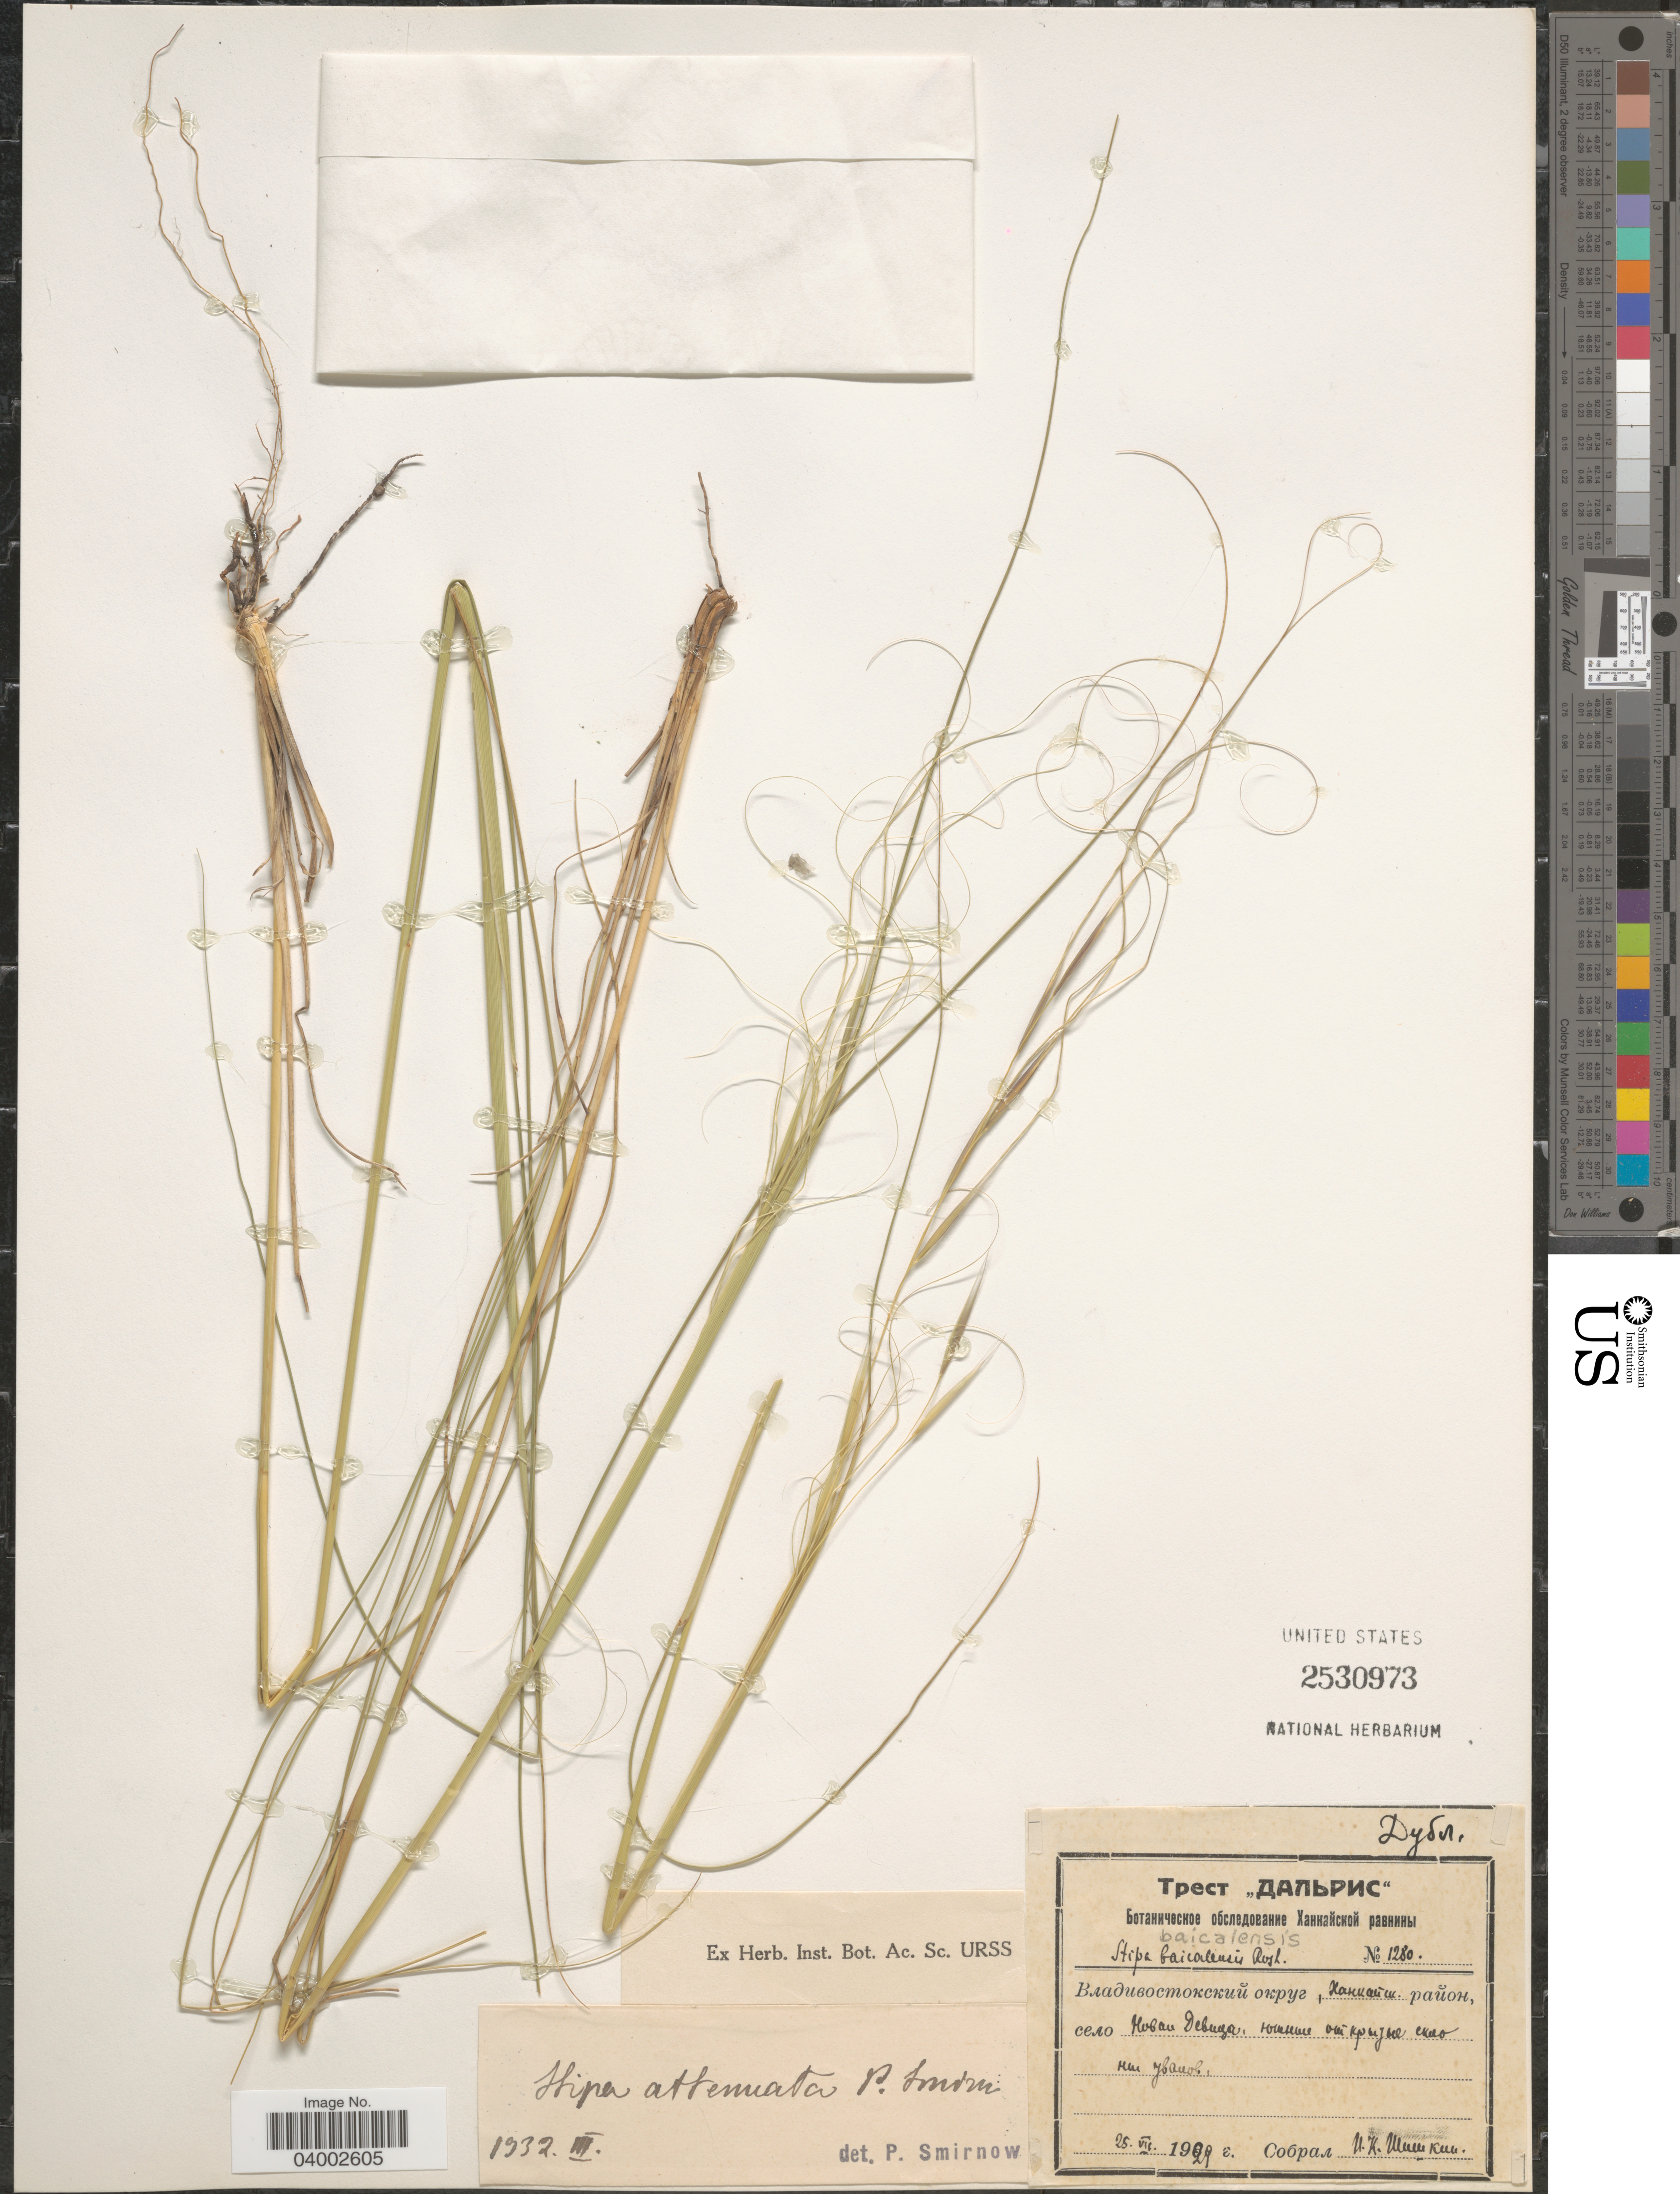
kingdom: Plantae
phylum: Tracheophyta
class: Liliopsida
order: Poales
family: Poaceae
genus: Stipa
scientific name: Stipa baicalensis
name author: Roshev.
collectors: I. Shishkin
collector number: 1280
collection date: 1929-07-25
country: Russian Federation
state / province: Primorsky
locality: Khankayskiy District, Novodevitsa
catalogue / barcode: US 2530973